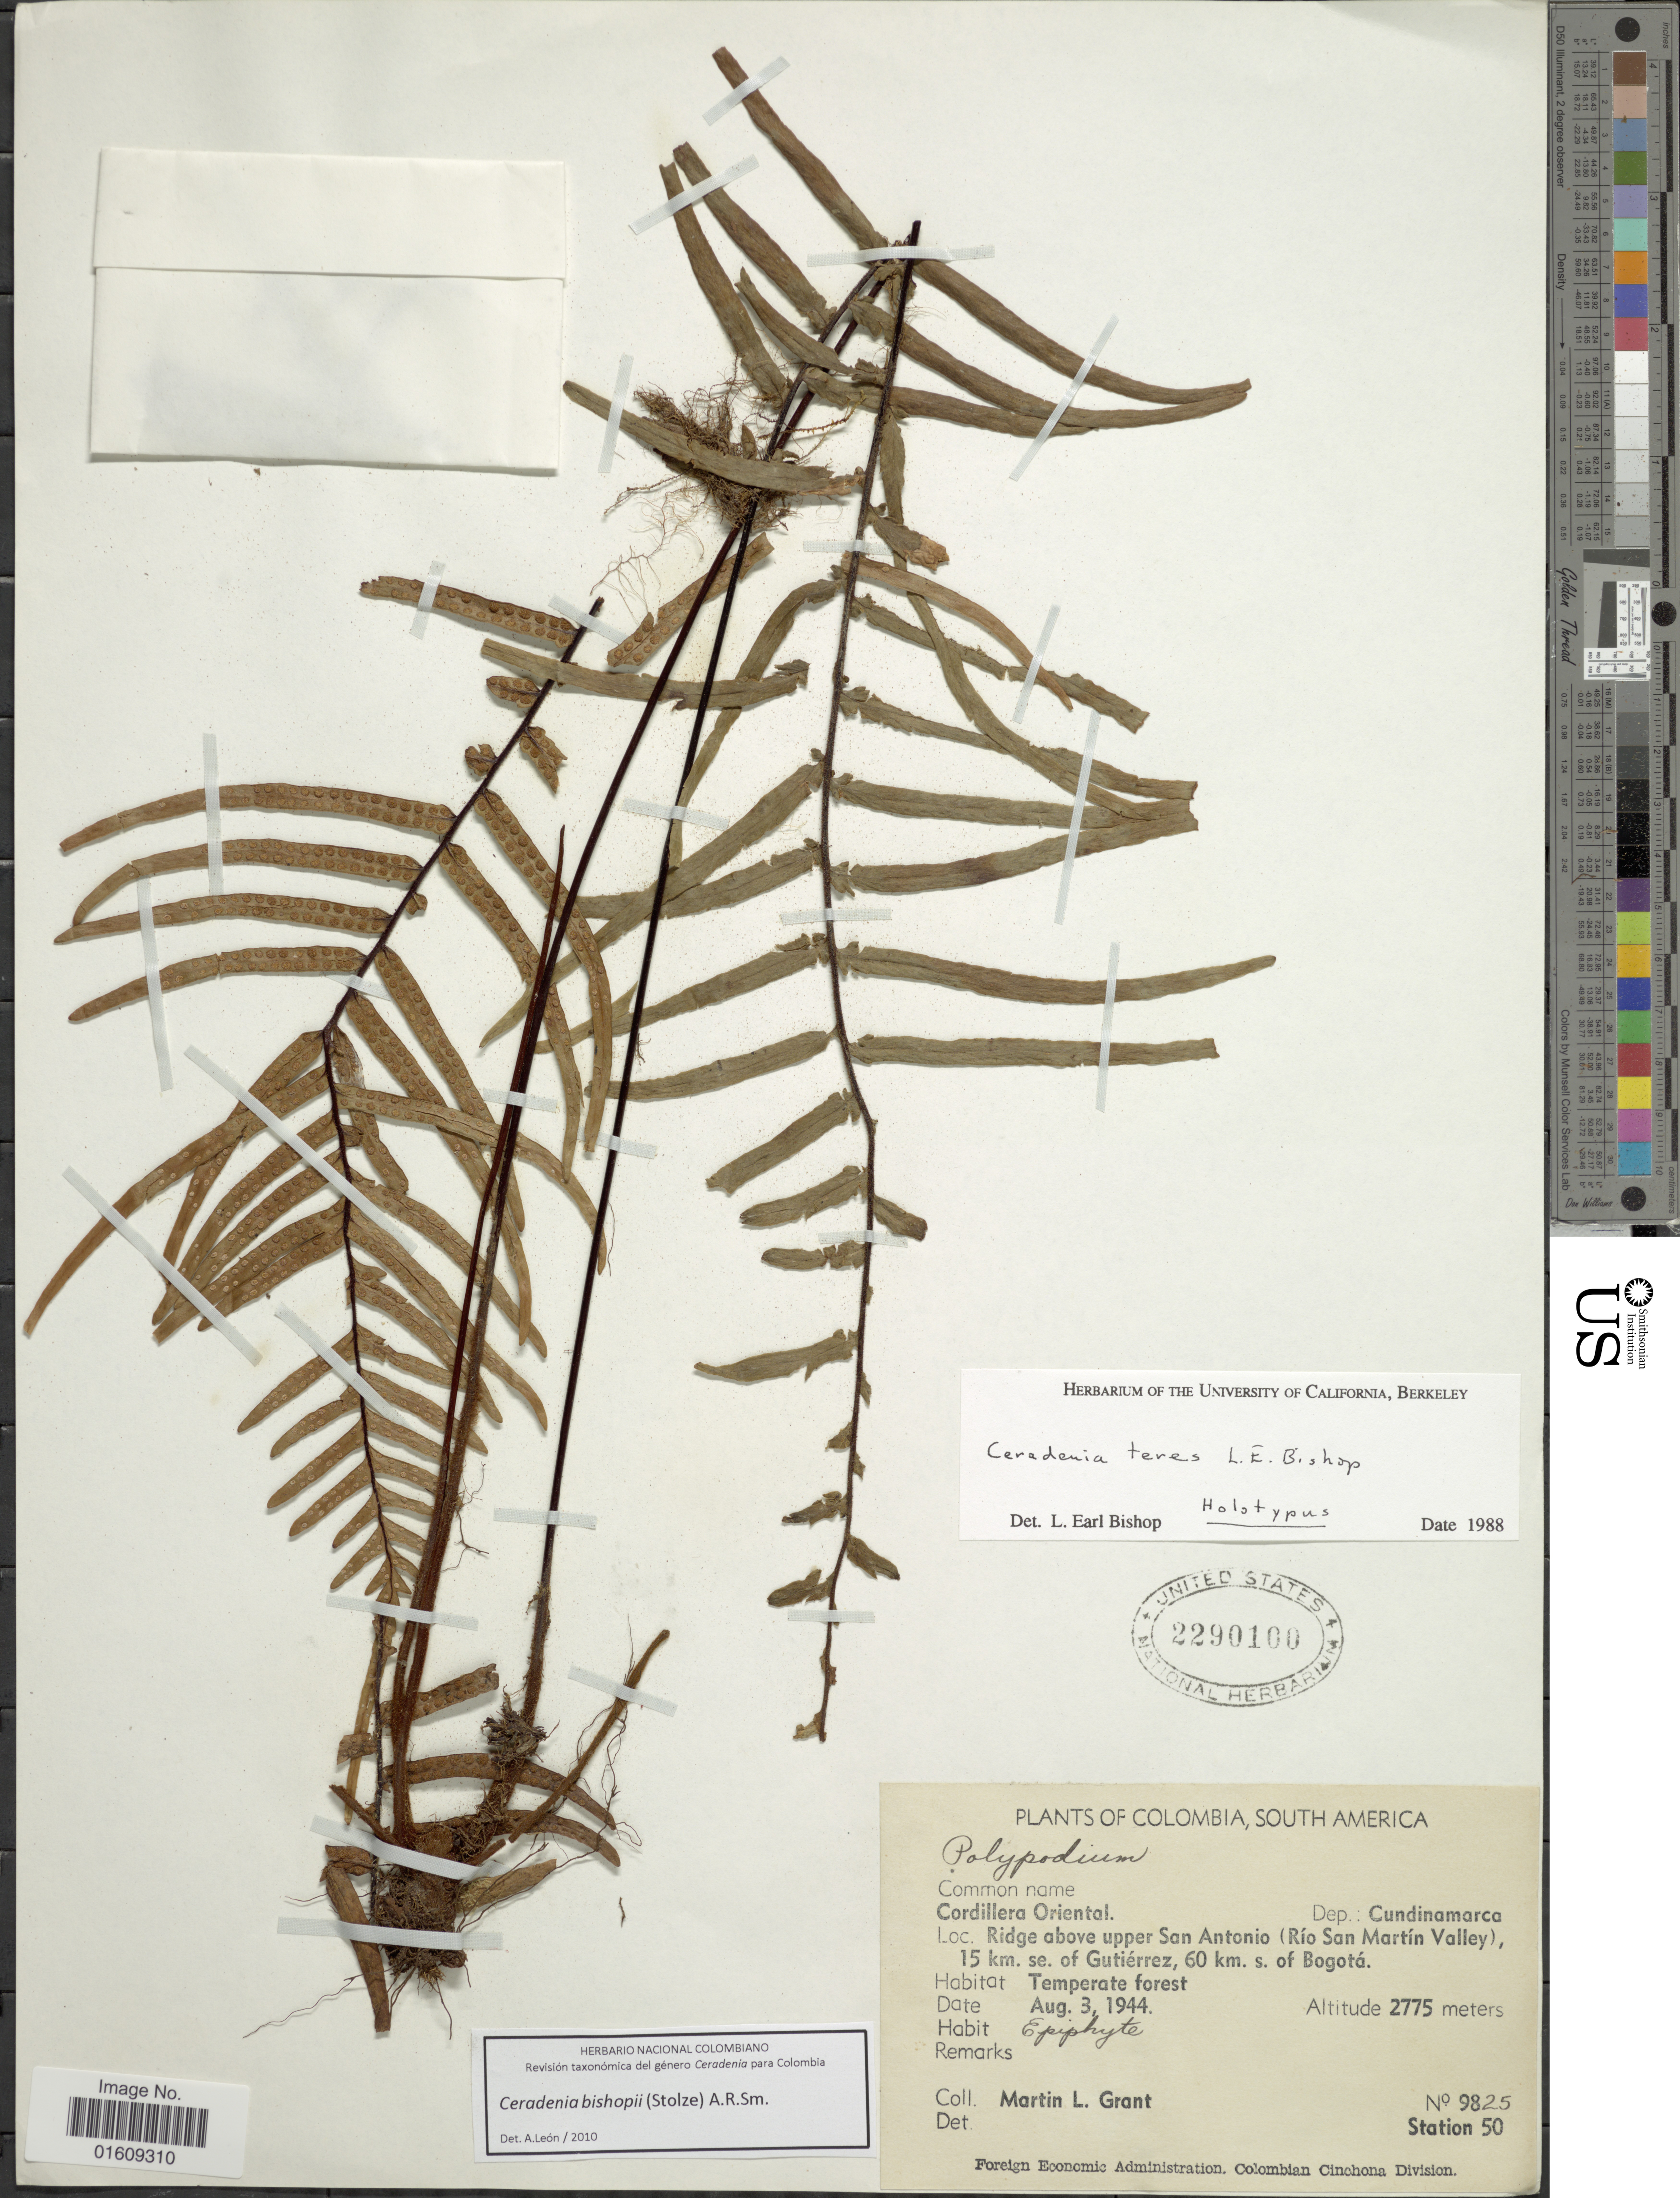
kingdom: Plantae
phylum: Tracheophyta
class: Polypodiopsida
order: Polypodiales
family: Polypodiaceae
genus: Ceradenia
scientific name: Ceradenia bishopii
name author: (Stolze) A.R. Sm.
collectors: M. L. Grant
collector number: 9825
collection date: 1944-08-03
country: Colombia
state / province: Cundinamarca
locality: Colombia, South America, Cordillera Oriental, Dep.: Cundinamarca, ridge above upper San Antonio ( Río San Martín Valley), 15 km. se. of Gutiérrez.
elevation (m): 2775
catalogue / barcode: US 2290100